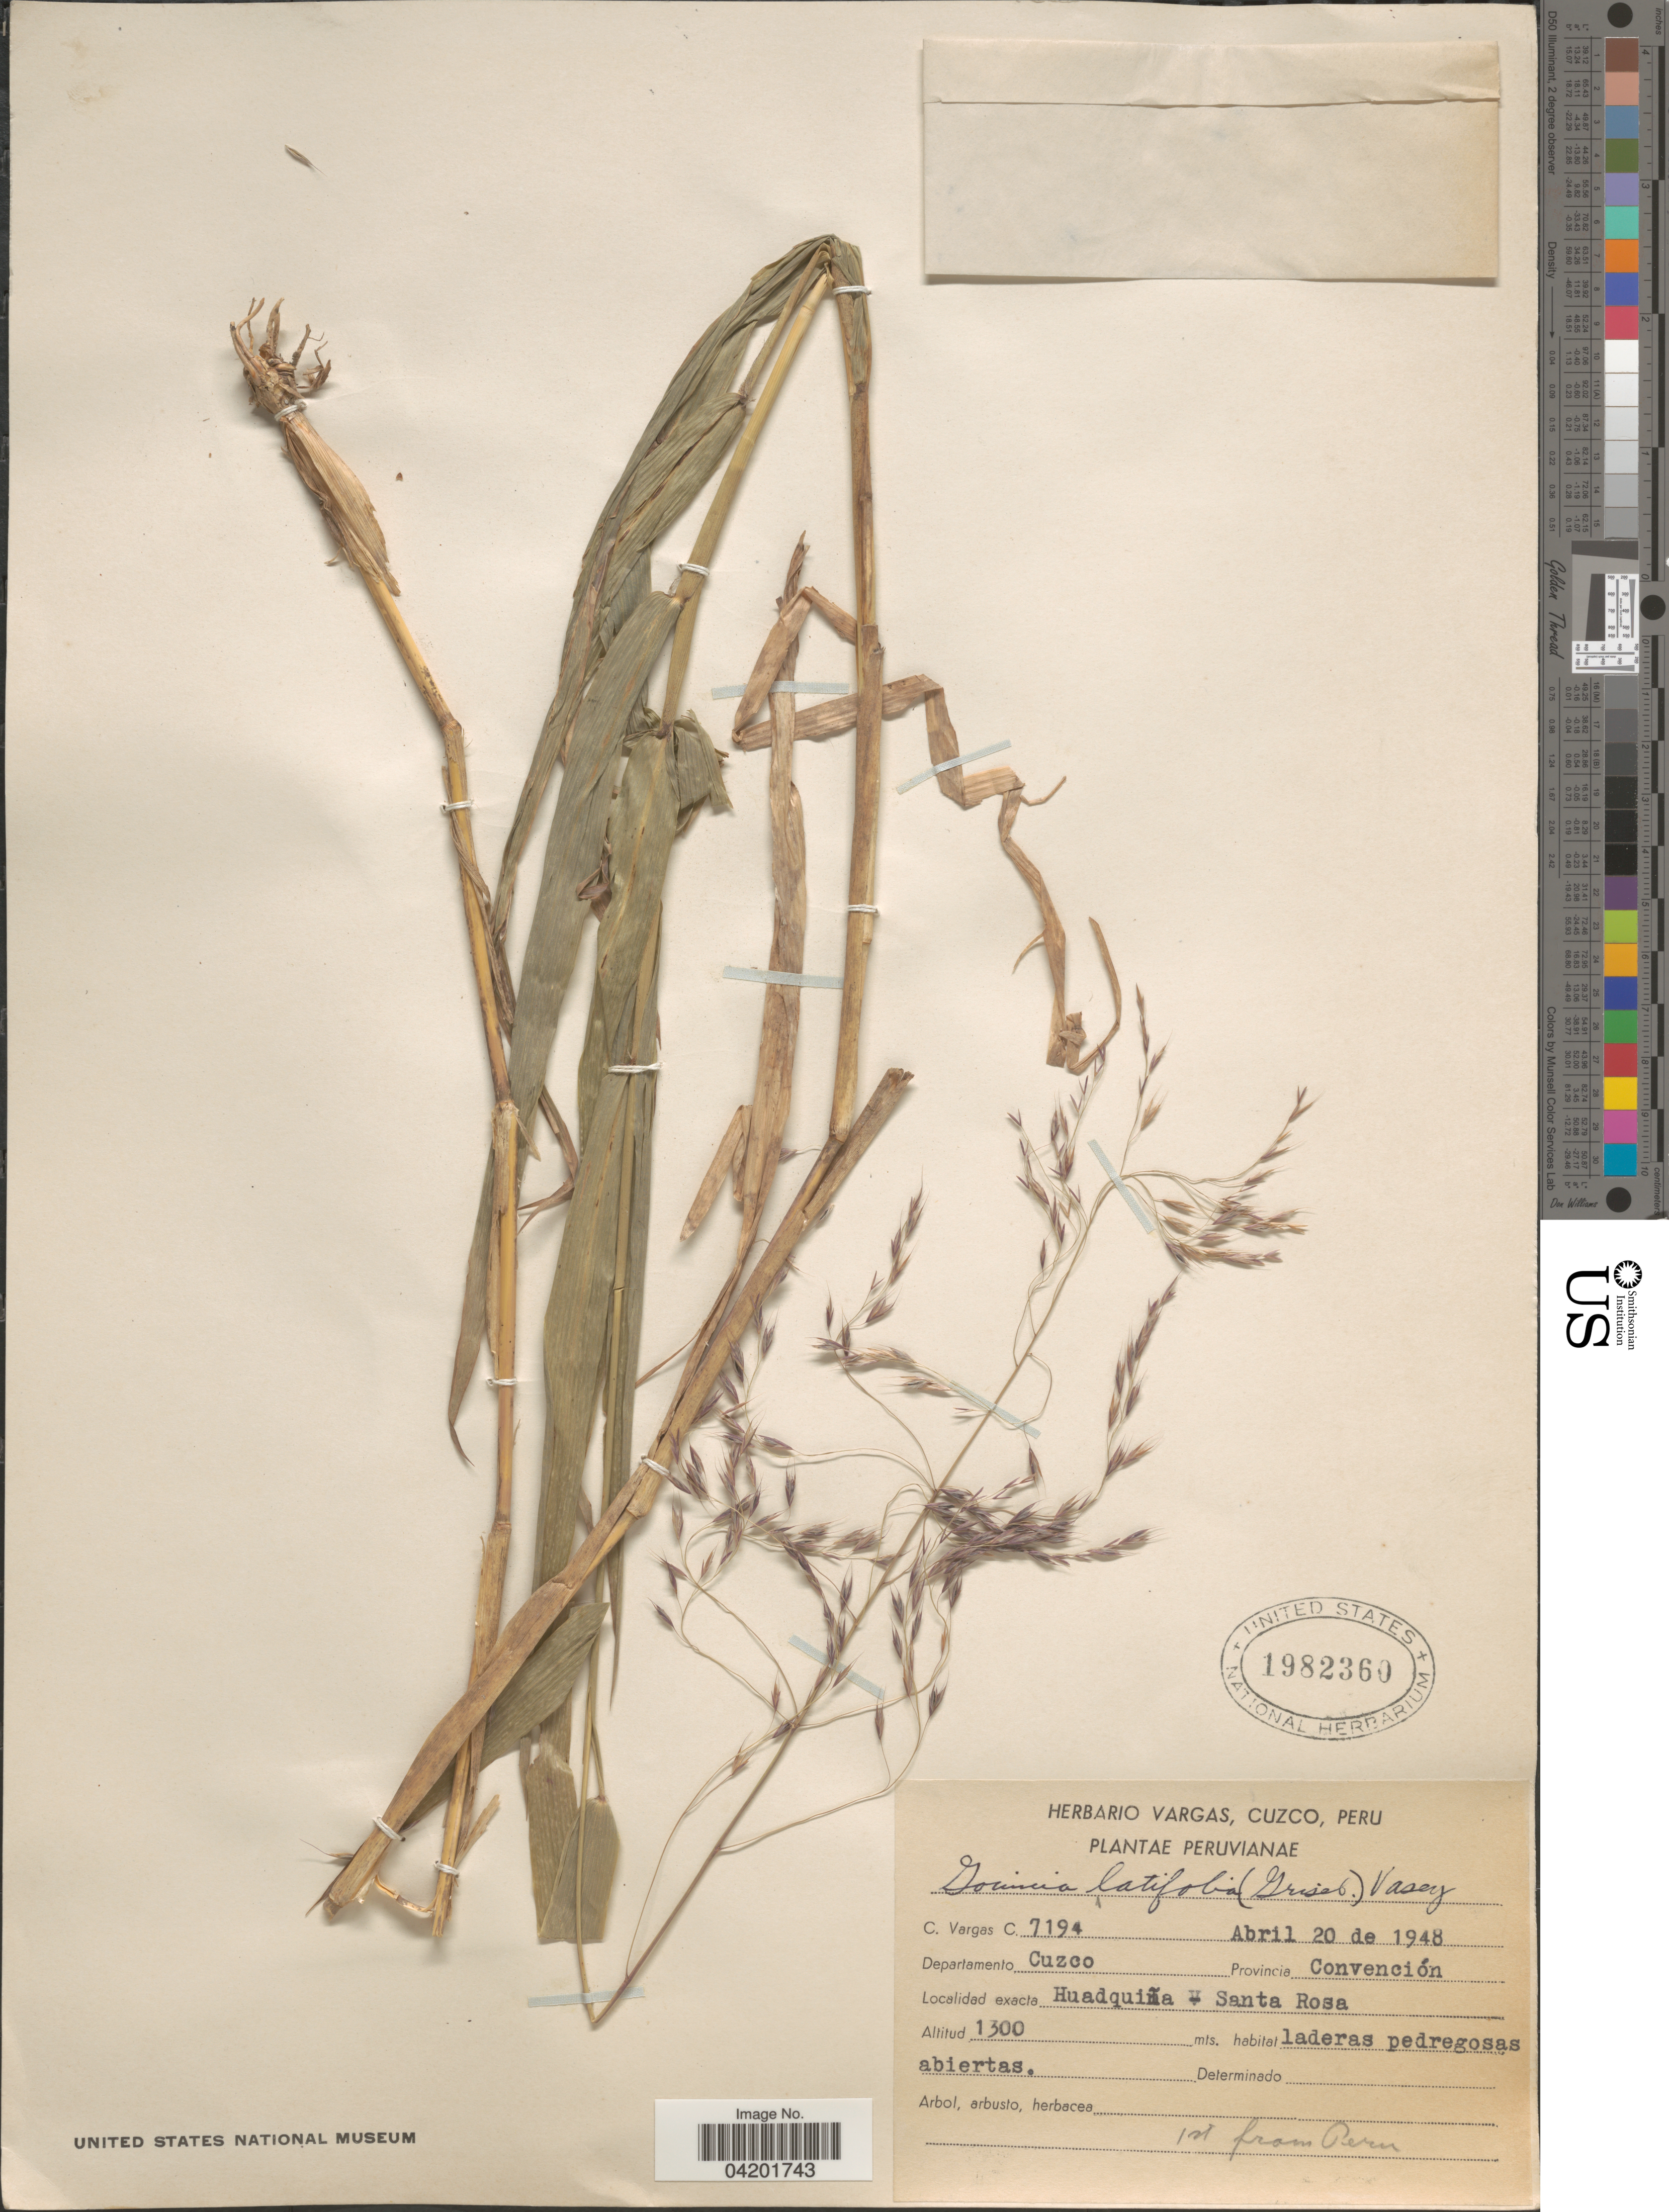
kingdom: Plantae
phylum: Tracheophyta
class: Liliopsida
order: Poales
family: Poaceae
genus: Gouinia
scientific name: Gouinia latifolia var. latifolia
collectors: C. Vargas Calderón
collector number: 7194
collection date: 1948-04-20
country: Peru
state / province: Cusco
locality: Departamento Cuzco. Provincia Convención. Huadquiña - Santa Rosa.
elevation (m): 1300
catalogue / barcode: US 1982360